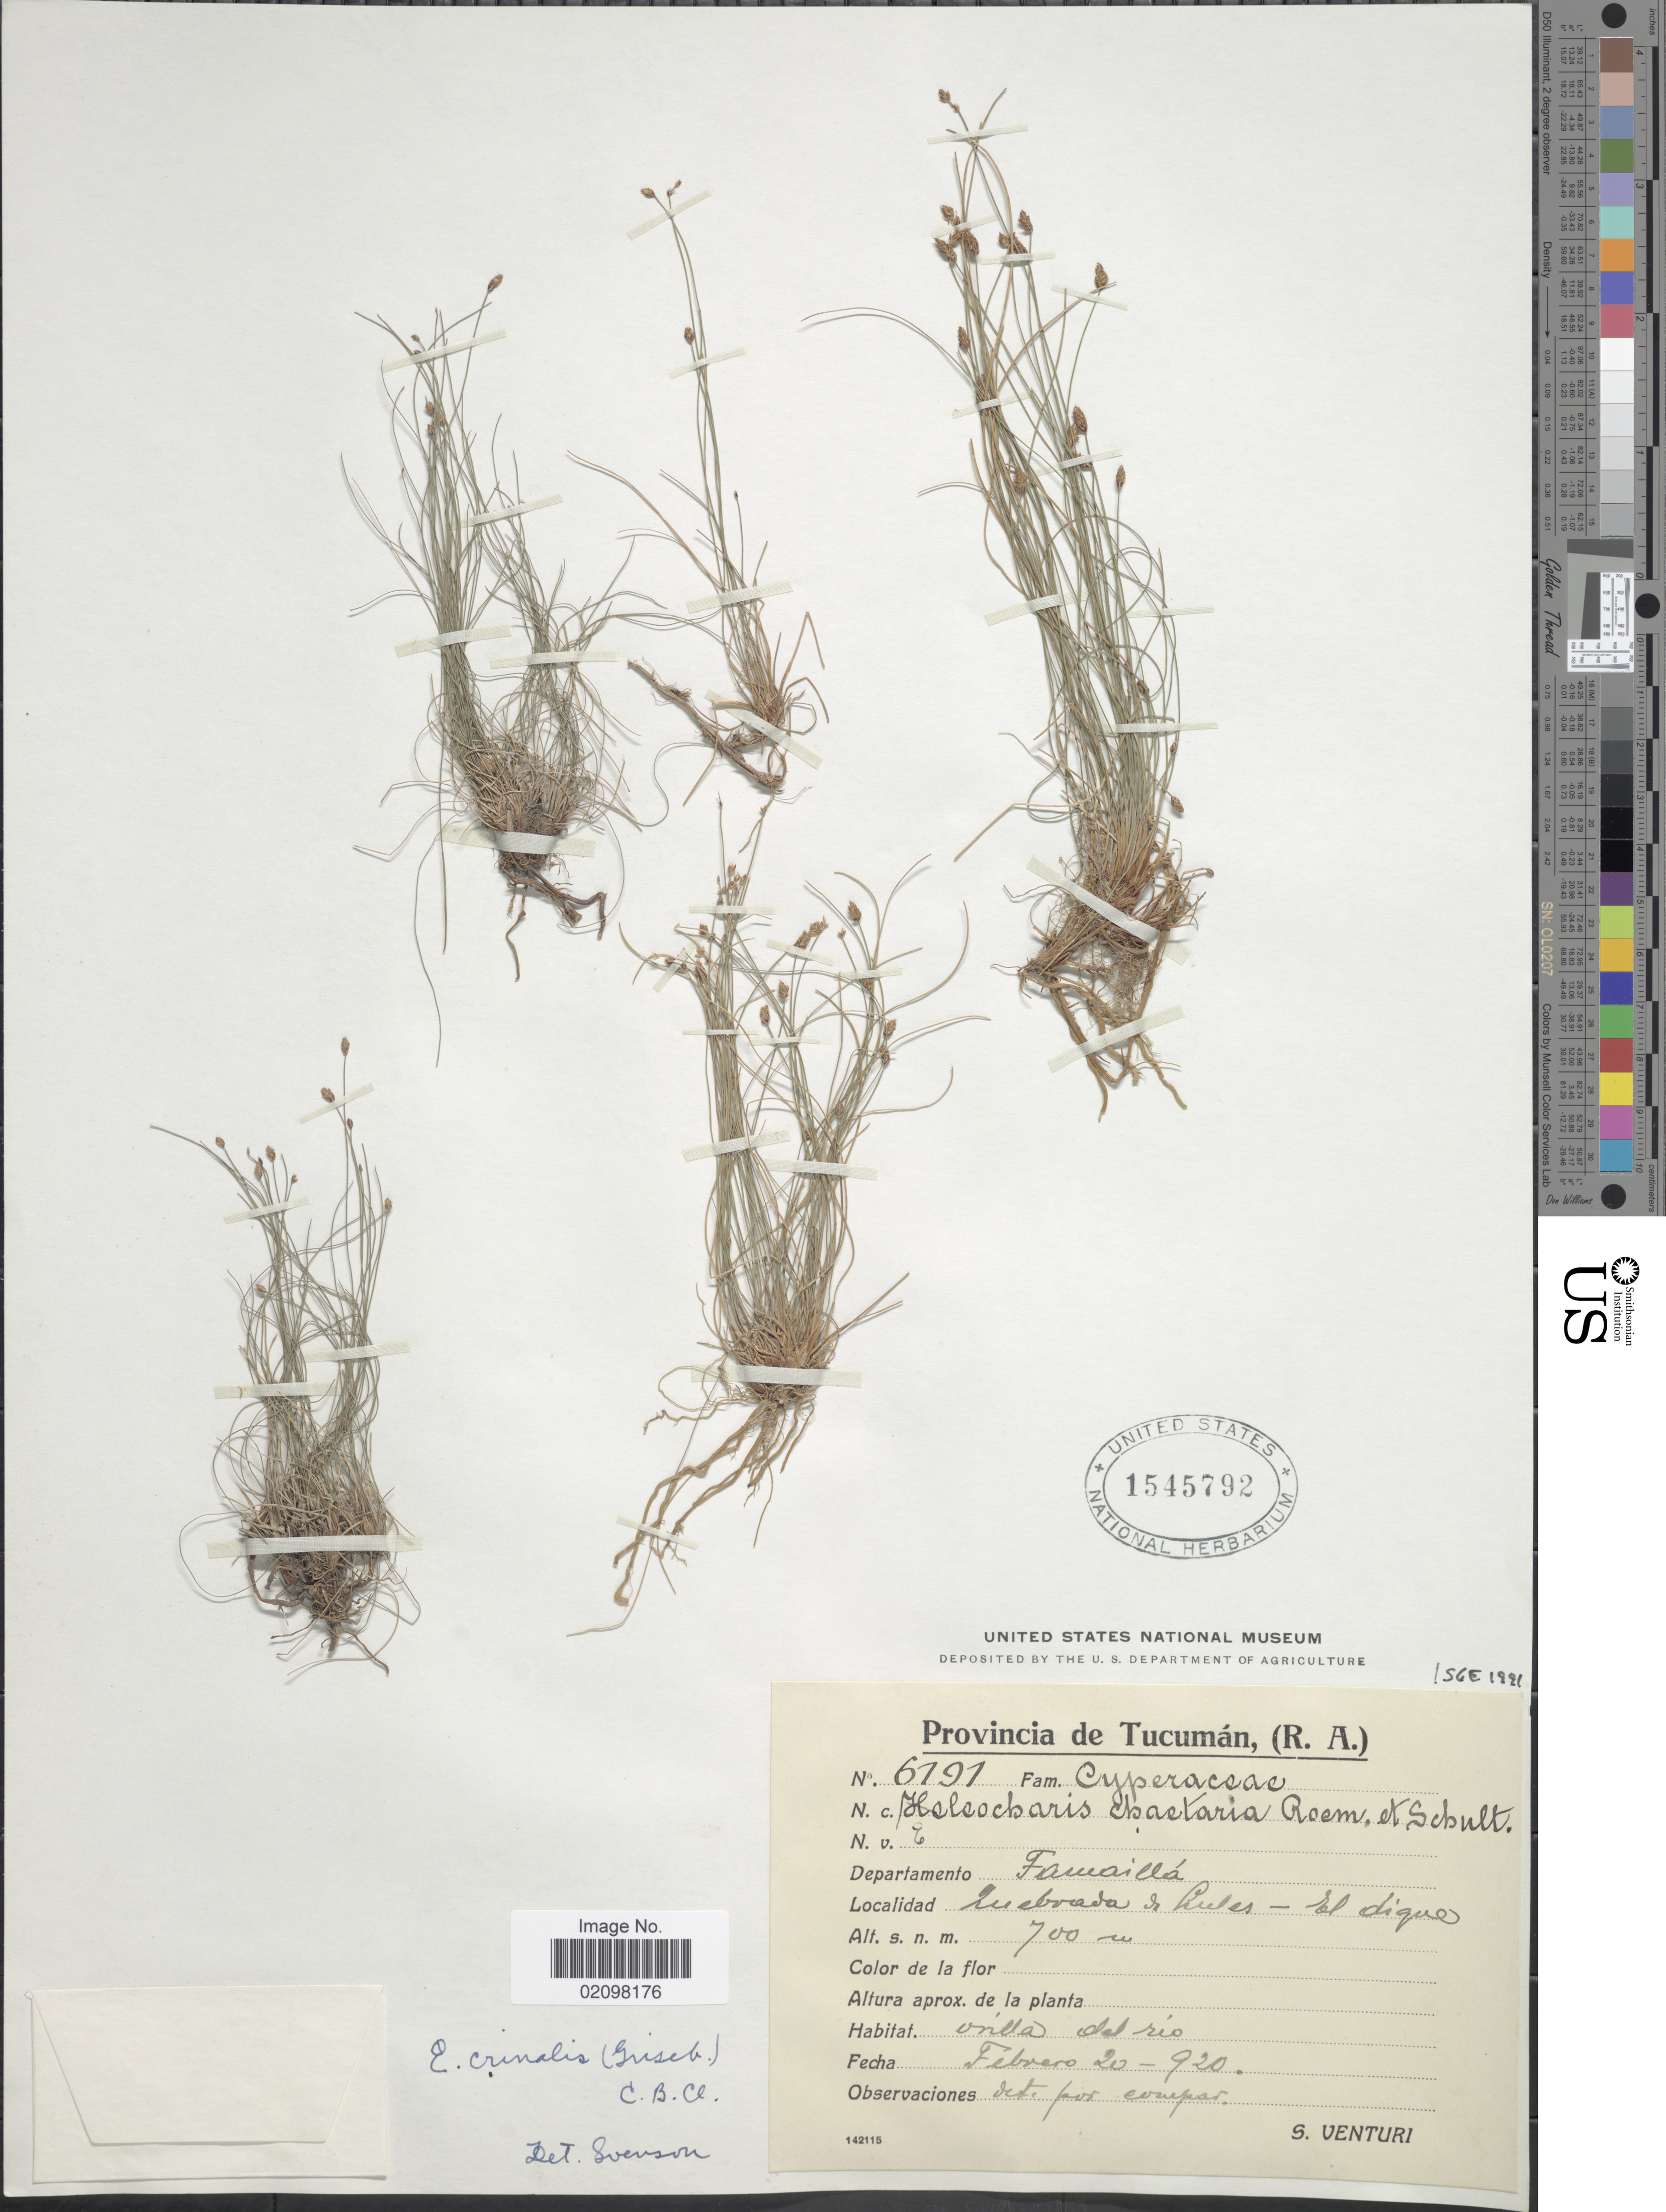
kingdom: Plantae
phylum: Tracheophyta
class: Liliopsida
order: Poales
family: Cyperaceae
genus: Eleocharis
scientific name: Eleocharis crinalis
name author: (Griseb.) C.B. Clarke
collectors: S. Venturi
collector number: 6791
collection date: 1920-02-20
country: Argentina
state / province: Tucuman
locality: (R.A.) Departamento Famailla. Quebrada de Lules - El dique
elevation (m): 700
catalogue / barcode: US 1545792